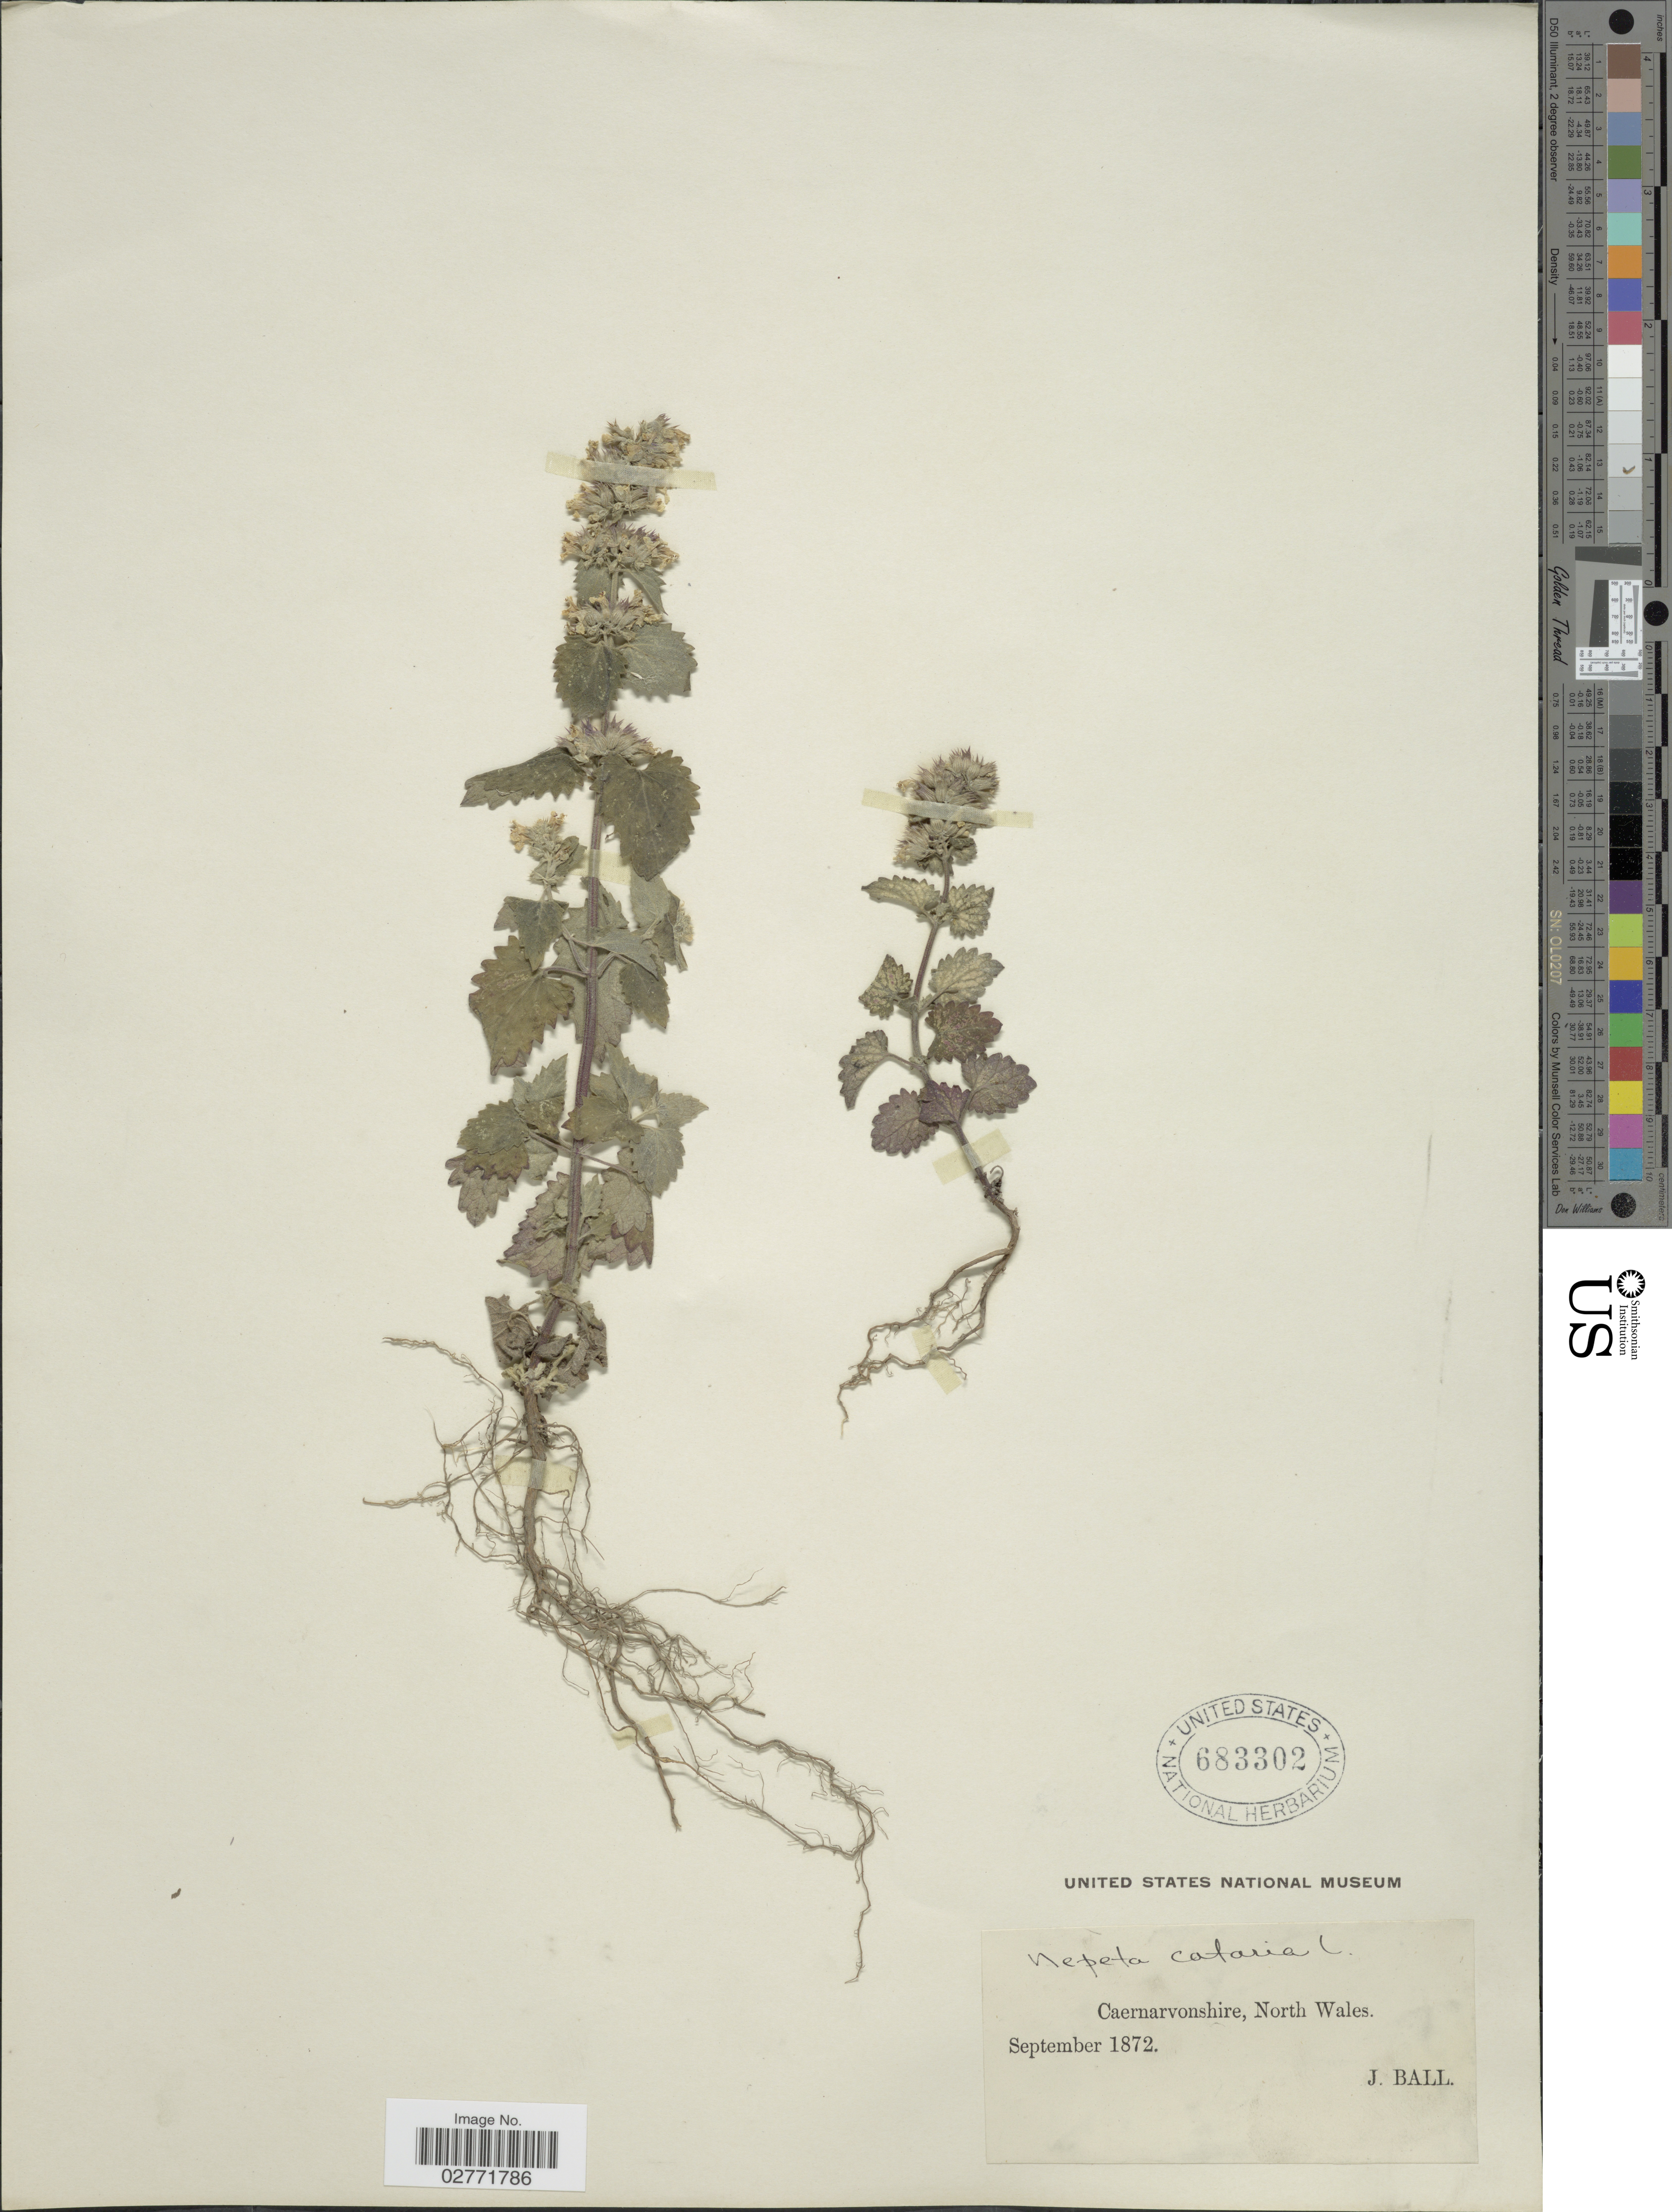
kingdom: Plantae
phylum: Tracheophyta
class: Magnoliopsida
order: Lamiales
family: Lamiaceae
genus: Nepeta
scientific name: Nepeta cataria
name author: L.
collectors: J. Ball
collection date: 1872-09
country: United Kingdom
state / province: Wales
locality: Caernarvonshire, North Wales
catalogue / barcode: US 683302